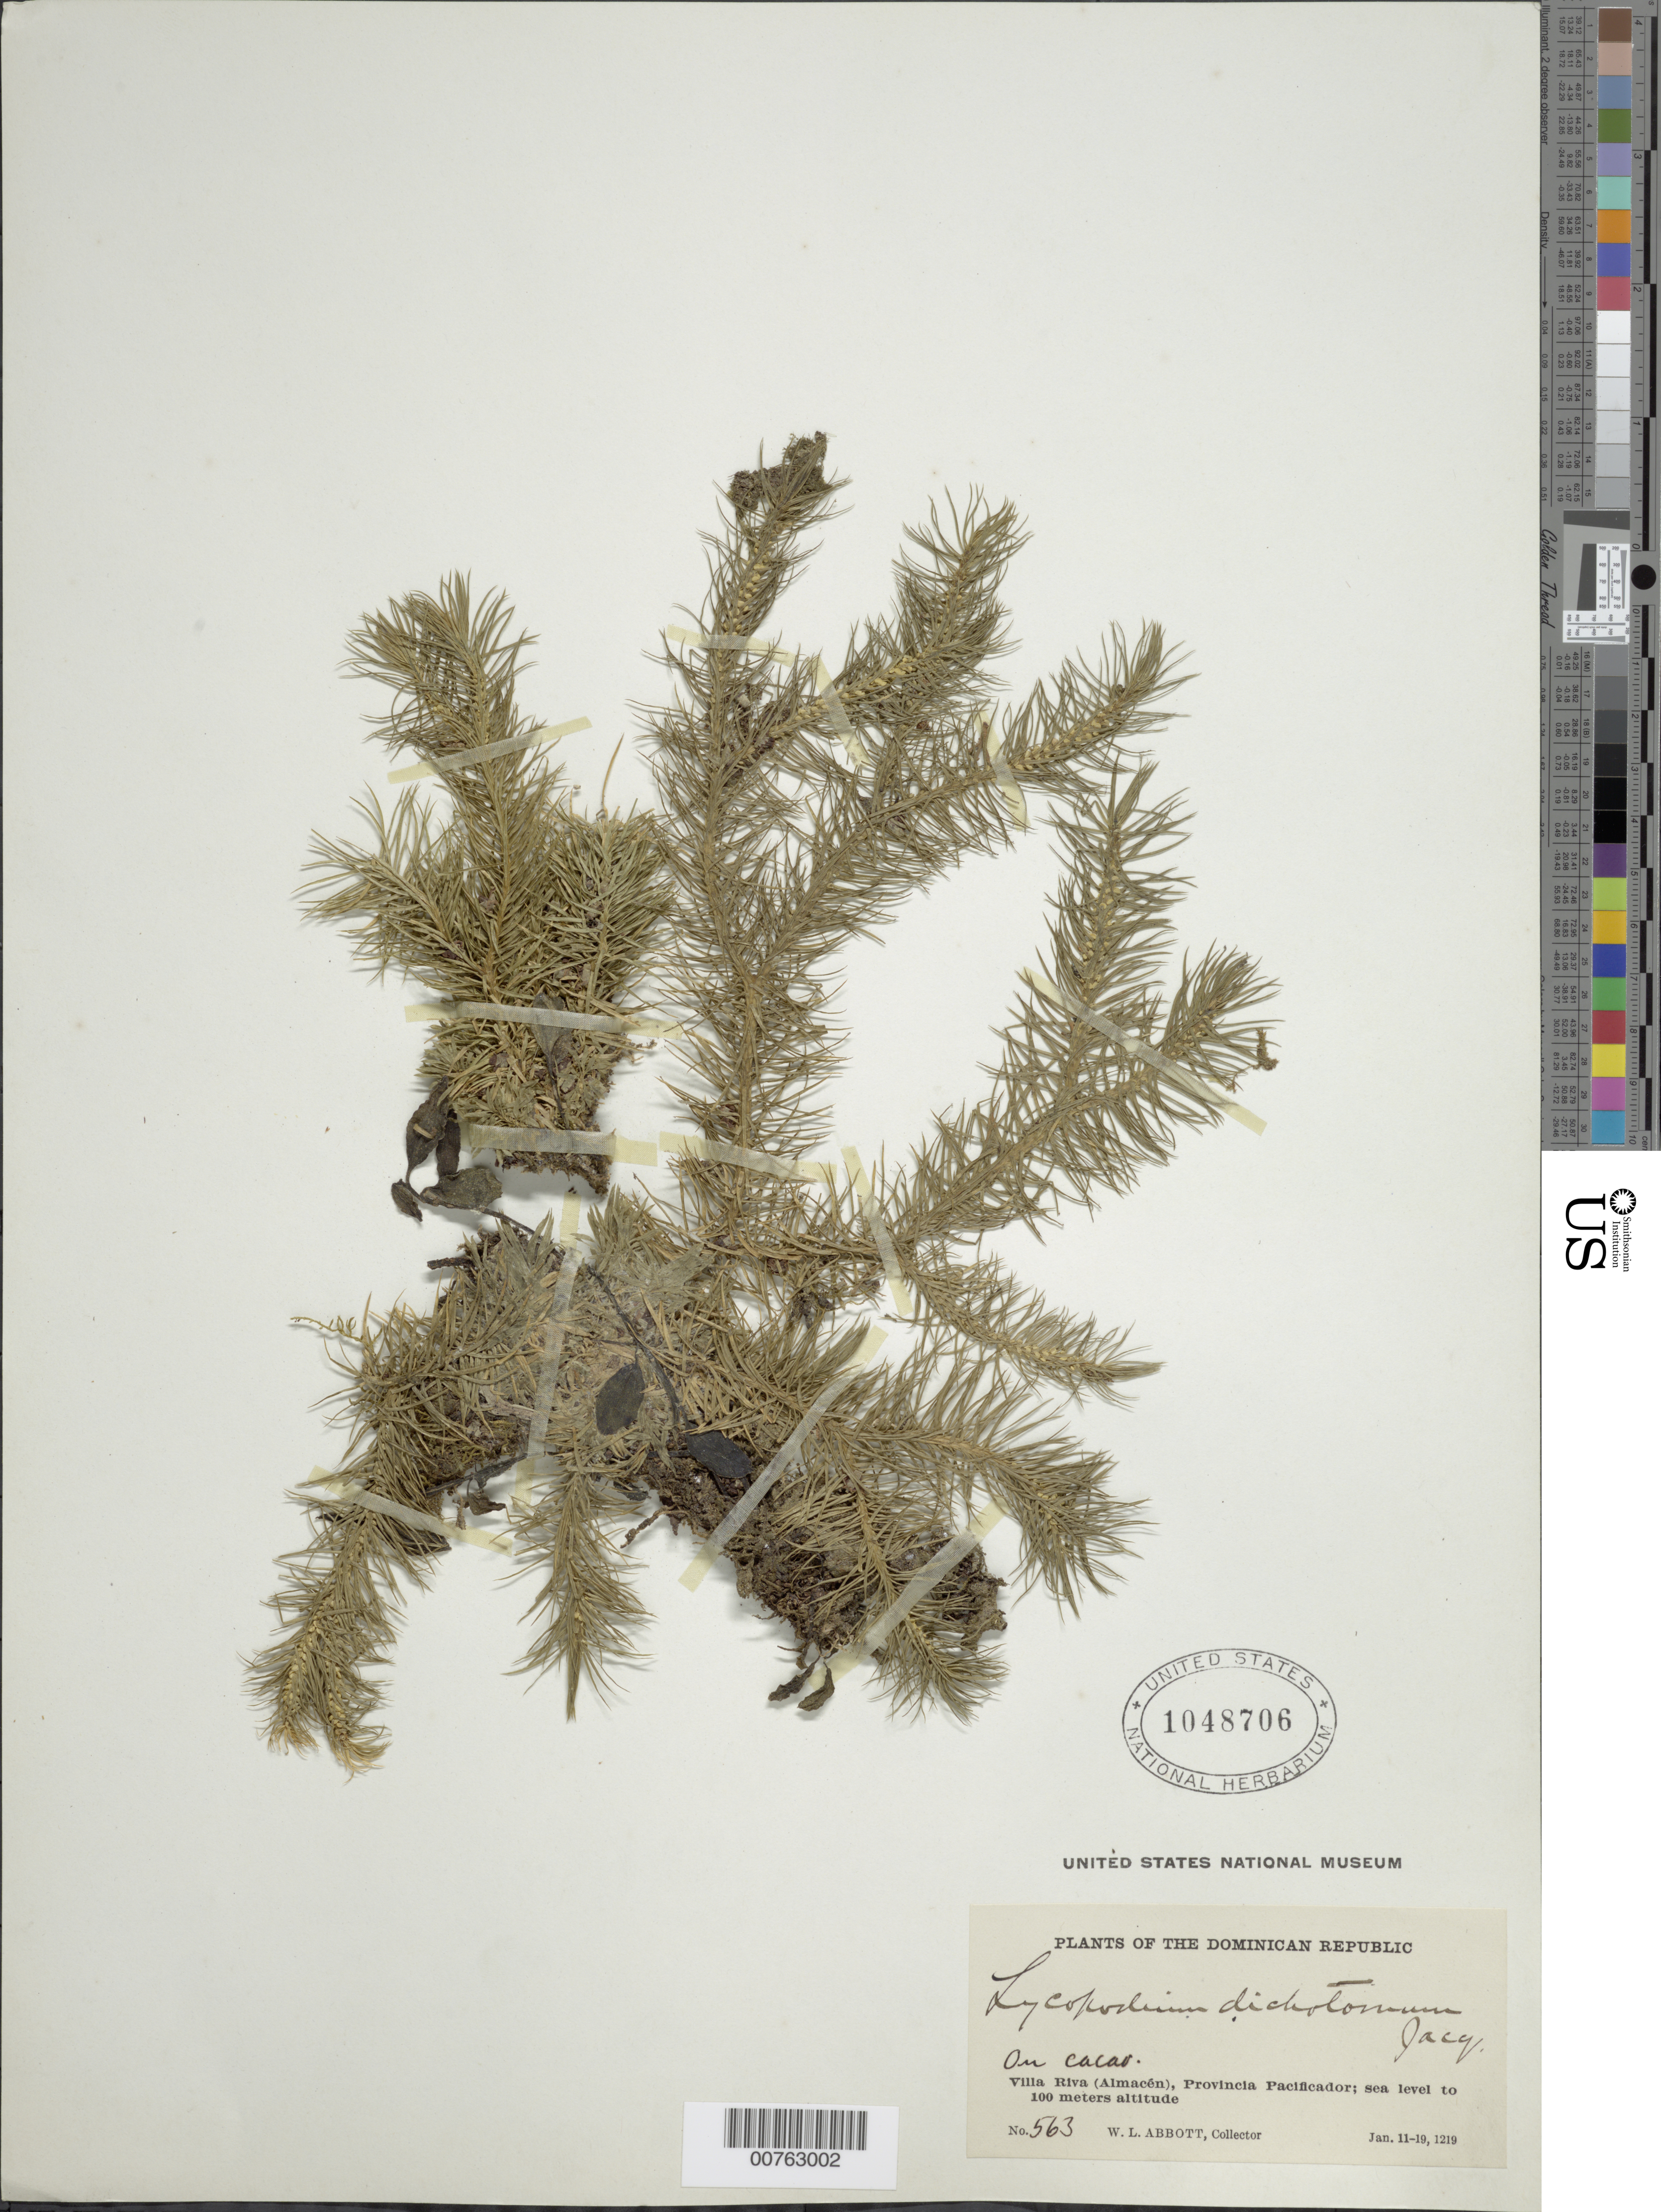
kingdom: Plantae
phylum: Tracheophyta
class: Lycopodiopsida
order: Lycopodiales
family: Lycopodiaceae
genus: Phlegmariurus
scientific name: Phlegmariurus dichotomus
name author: (Jacq.) W.H. Wagner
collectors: W. L. Abbott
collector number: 563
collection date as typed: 11 Jan 1919 to 19 Jan 1919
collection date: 1919-01-11/1919-01-19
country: Dominican Republic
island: Hispaniola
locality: Villa Riva (Almacén). Provincia Pacificador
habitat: On cacao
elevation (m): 0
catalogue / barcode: US 1048706